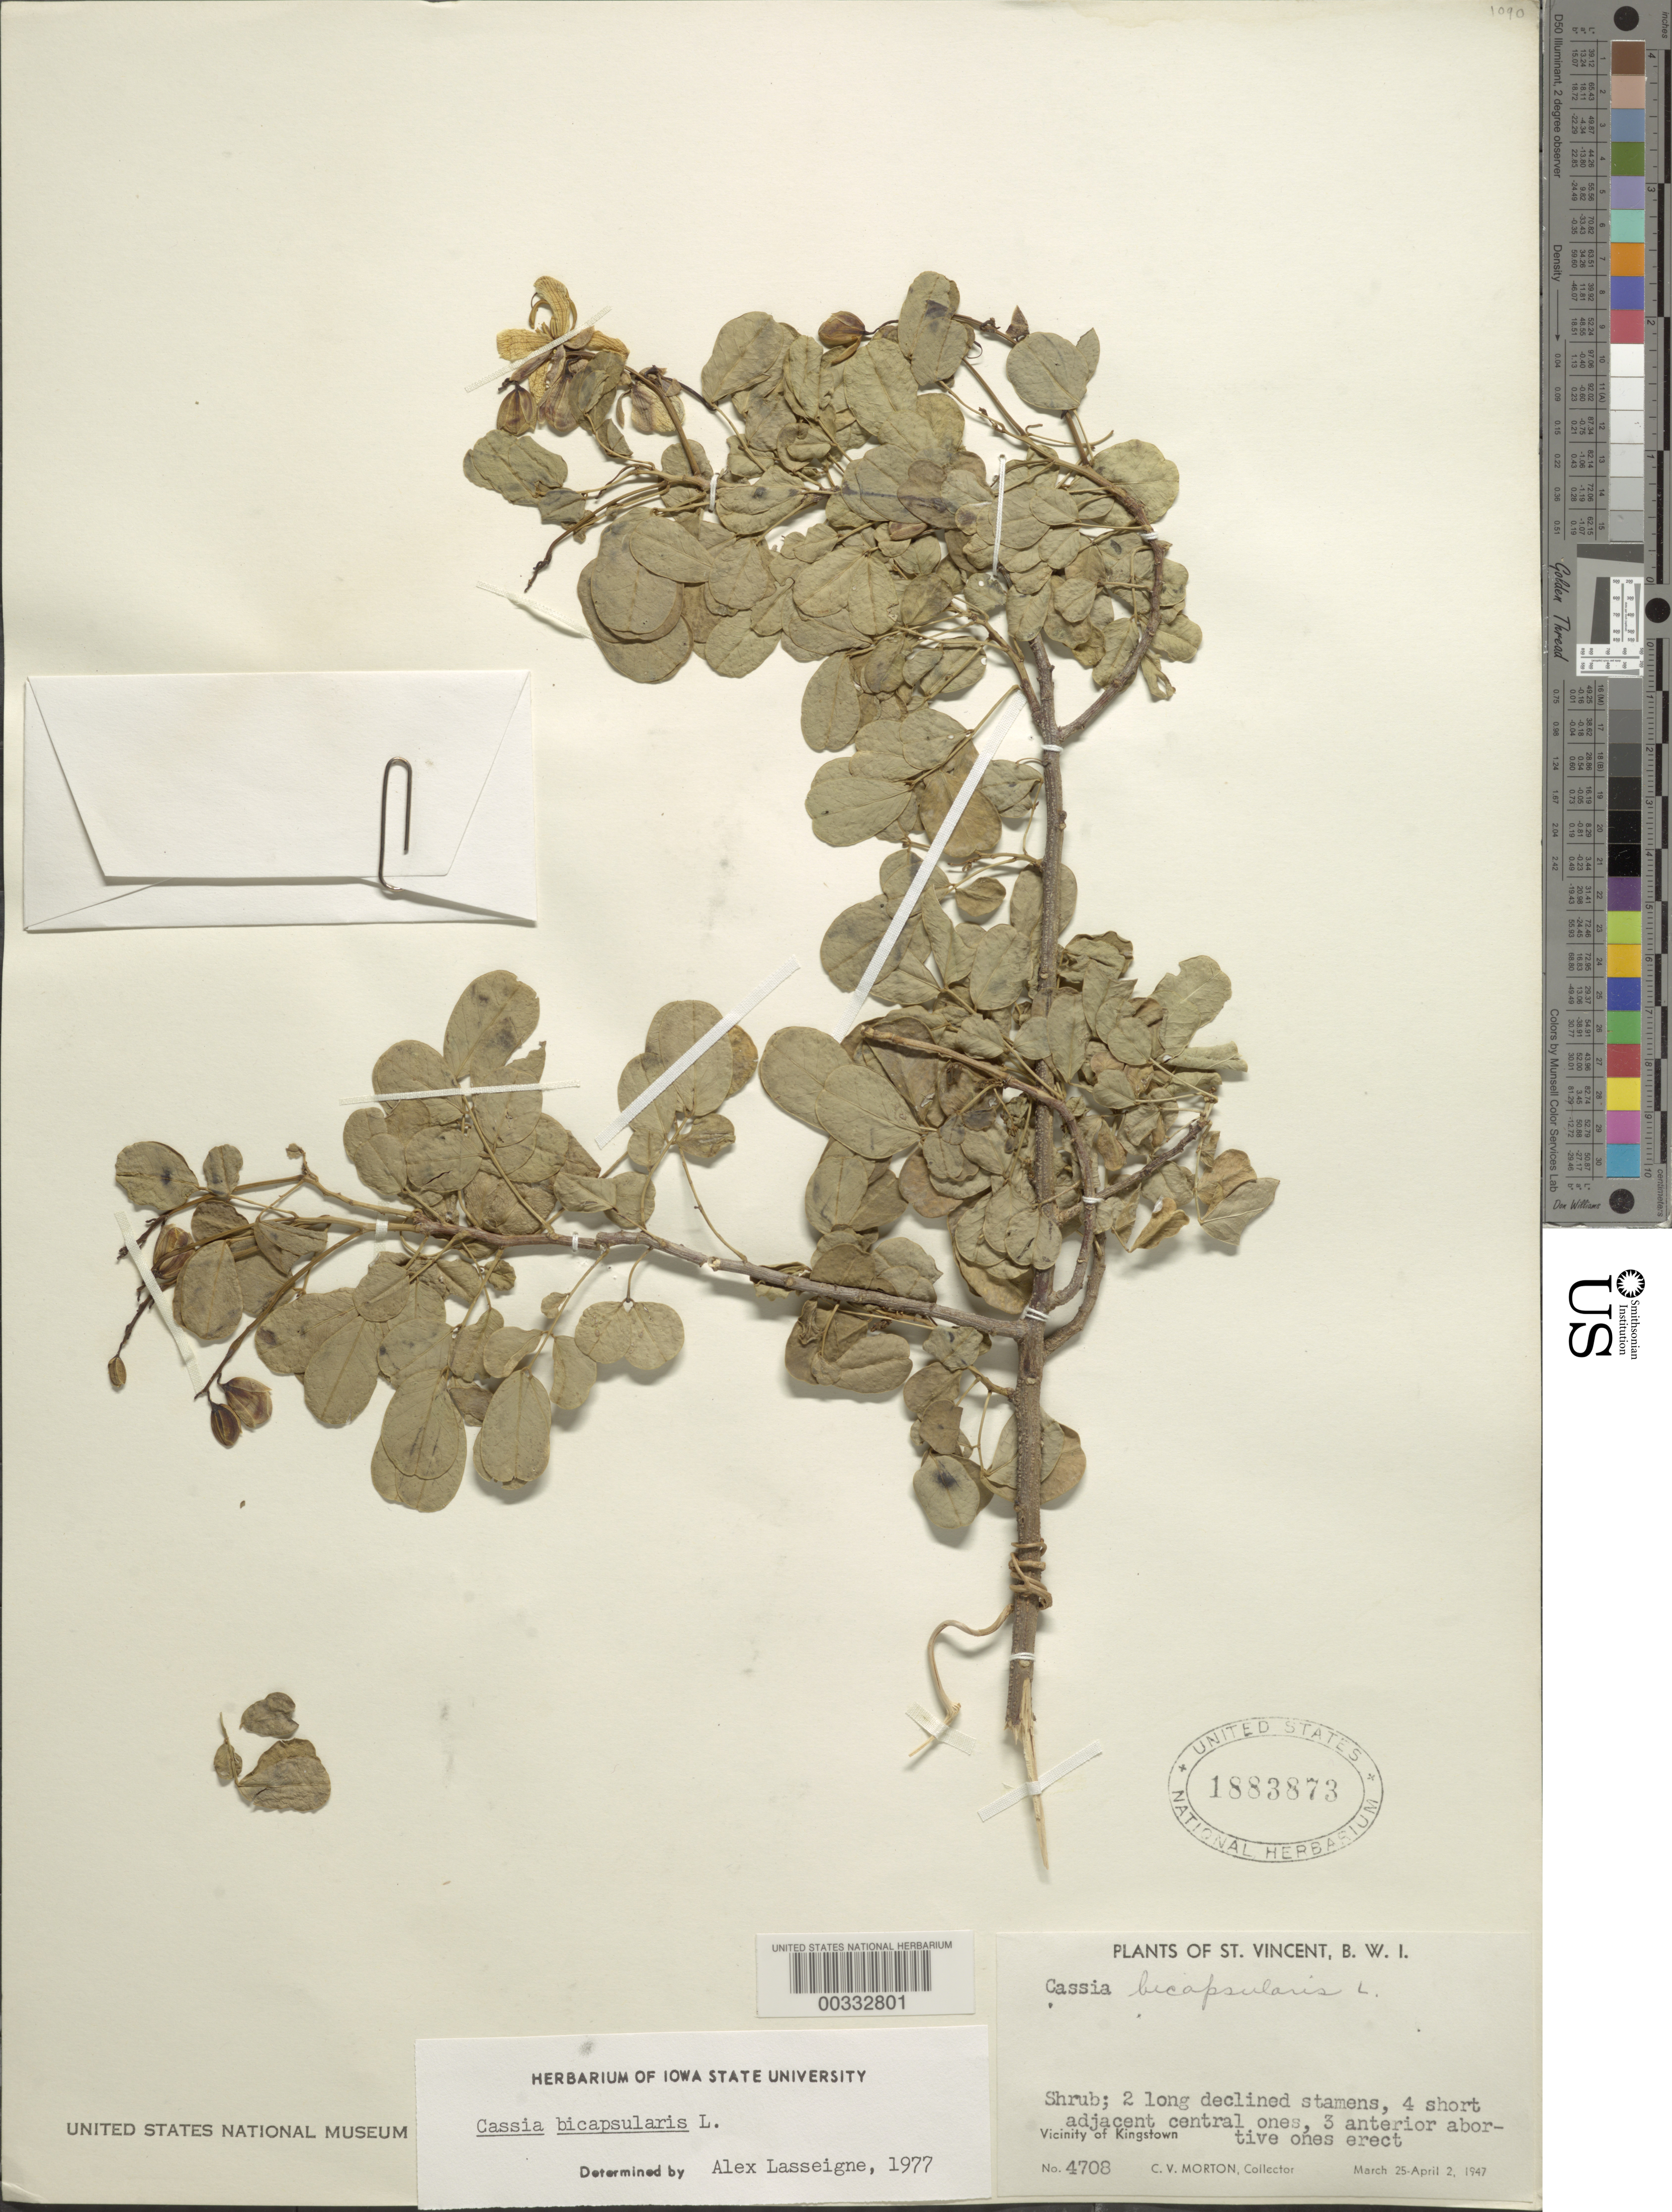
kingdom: Plantae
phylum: Tracheophyta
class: Magnoliopsida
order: Fabales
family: Fabaceae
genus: Senna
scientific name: Senna bicapsularis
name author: (L.) Roxb.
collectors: C. V. Morton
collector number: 4708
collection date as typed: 25 Mar 1947 to 02 Apr 1947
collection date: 1947-03-25/1947-04-02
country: St. Vincent - Grenadines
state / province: Saint George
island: St. Vincent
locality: Vicinity of kingstown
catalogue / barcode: US 1883873